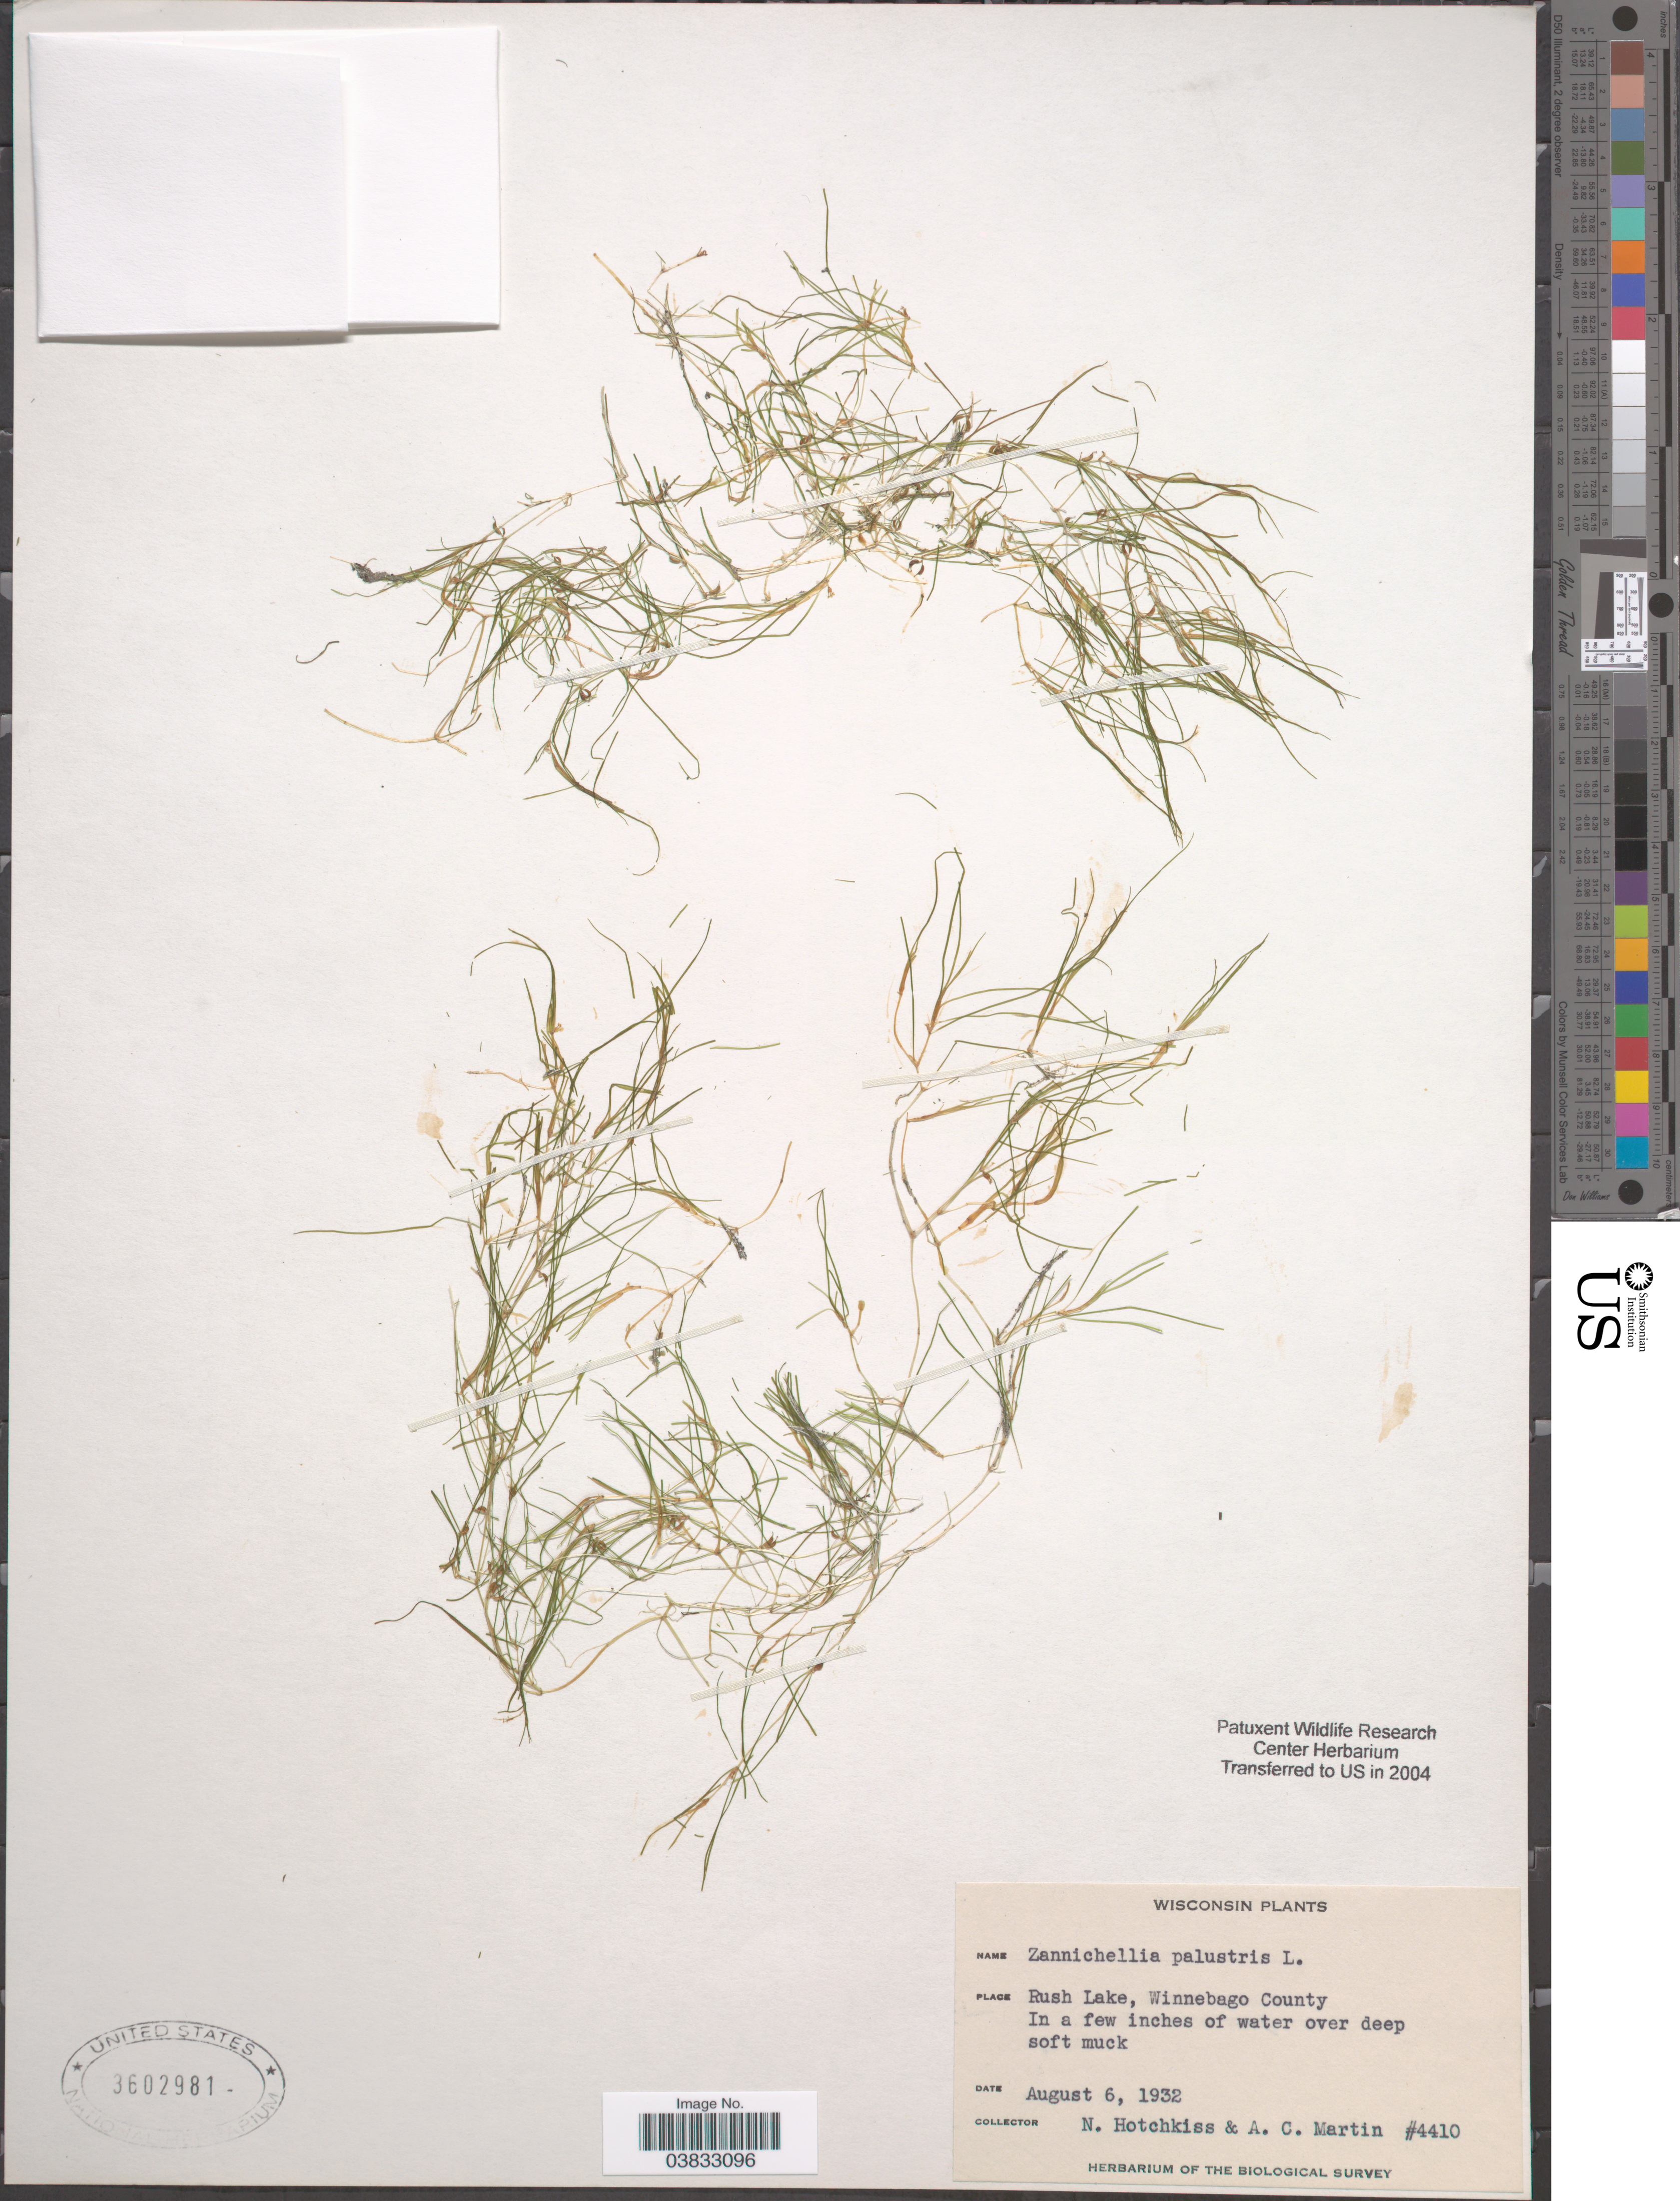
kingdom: Plantae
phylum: Tracheophyta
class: Liliopsida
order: Alismatales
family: Potamogetonaceae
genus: Zannichellia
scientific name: Zannichellia palustris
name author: L.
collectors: N. Hotchkiss & A. C. Martin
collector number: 4410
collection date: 1932-08-06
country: United States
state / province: Wisconsin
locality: Rush Lake, Winnebago County.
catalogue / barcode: US 3602981